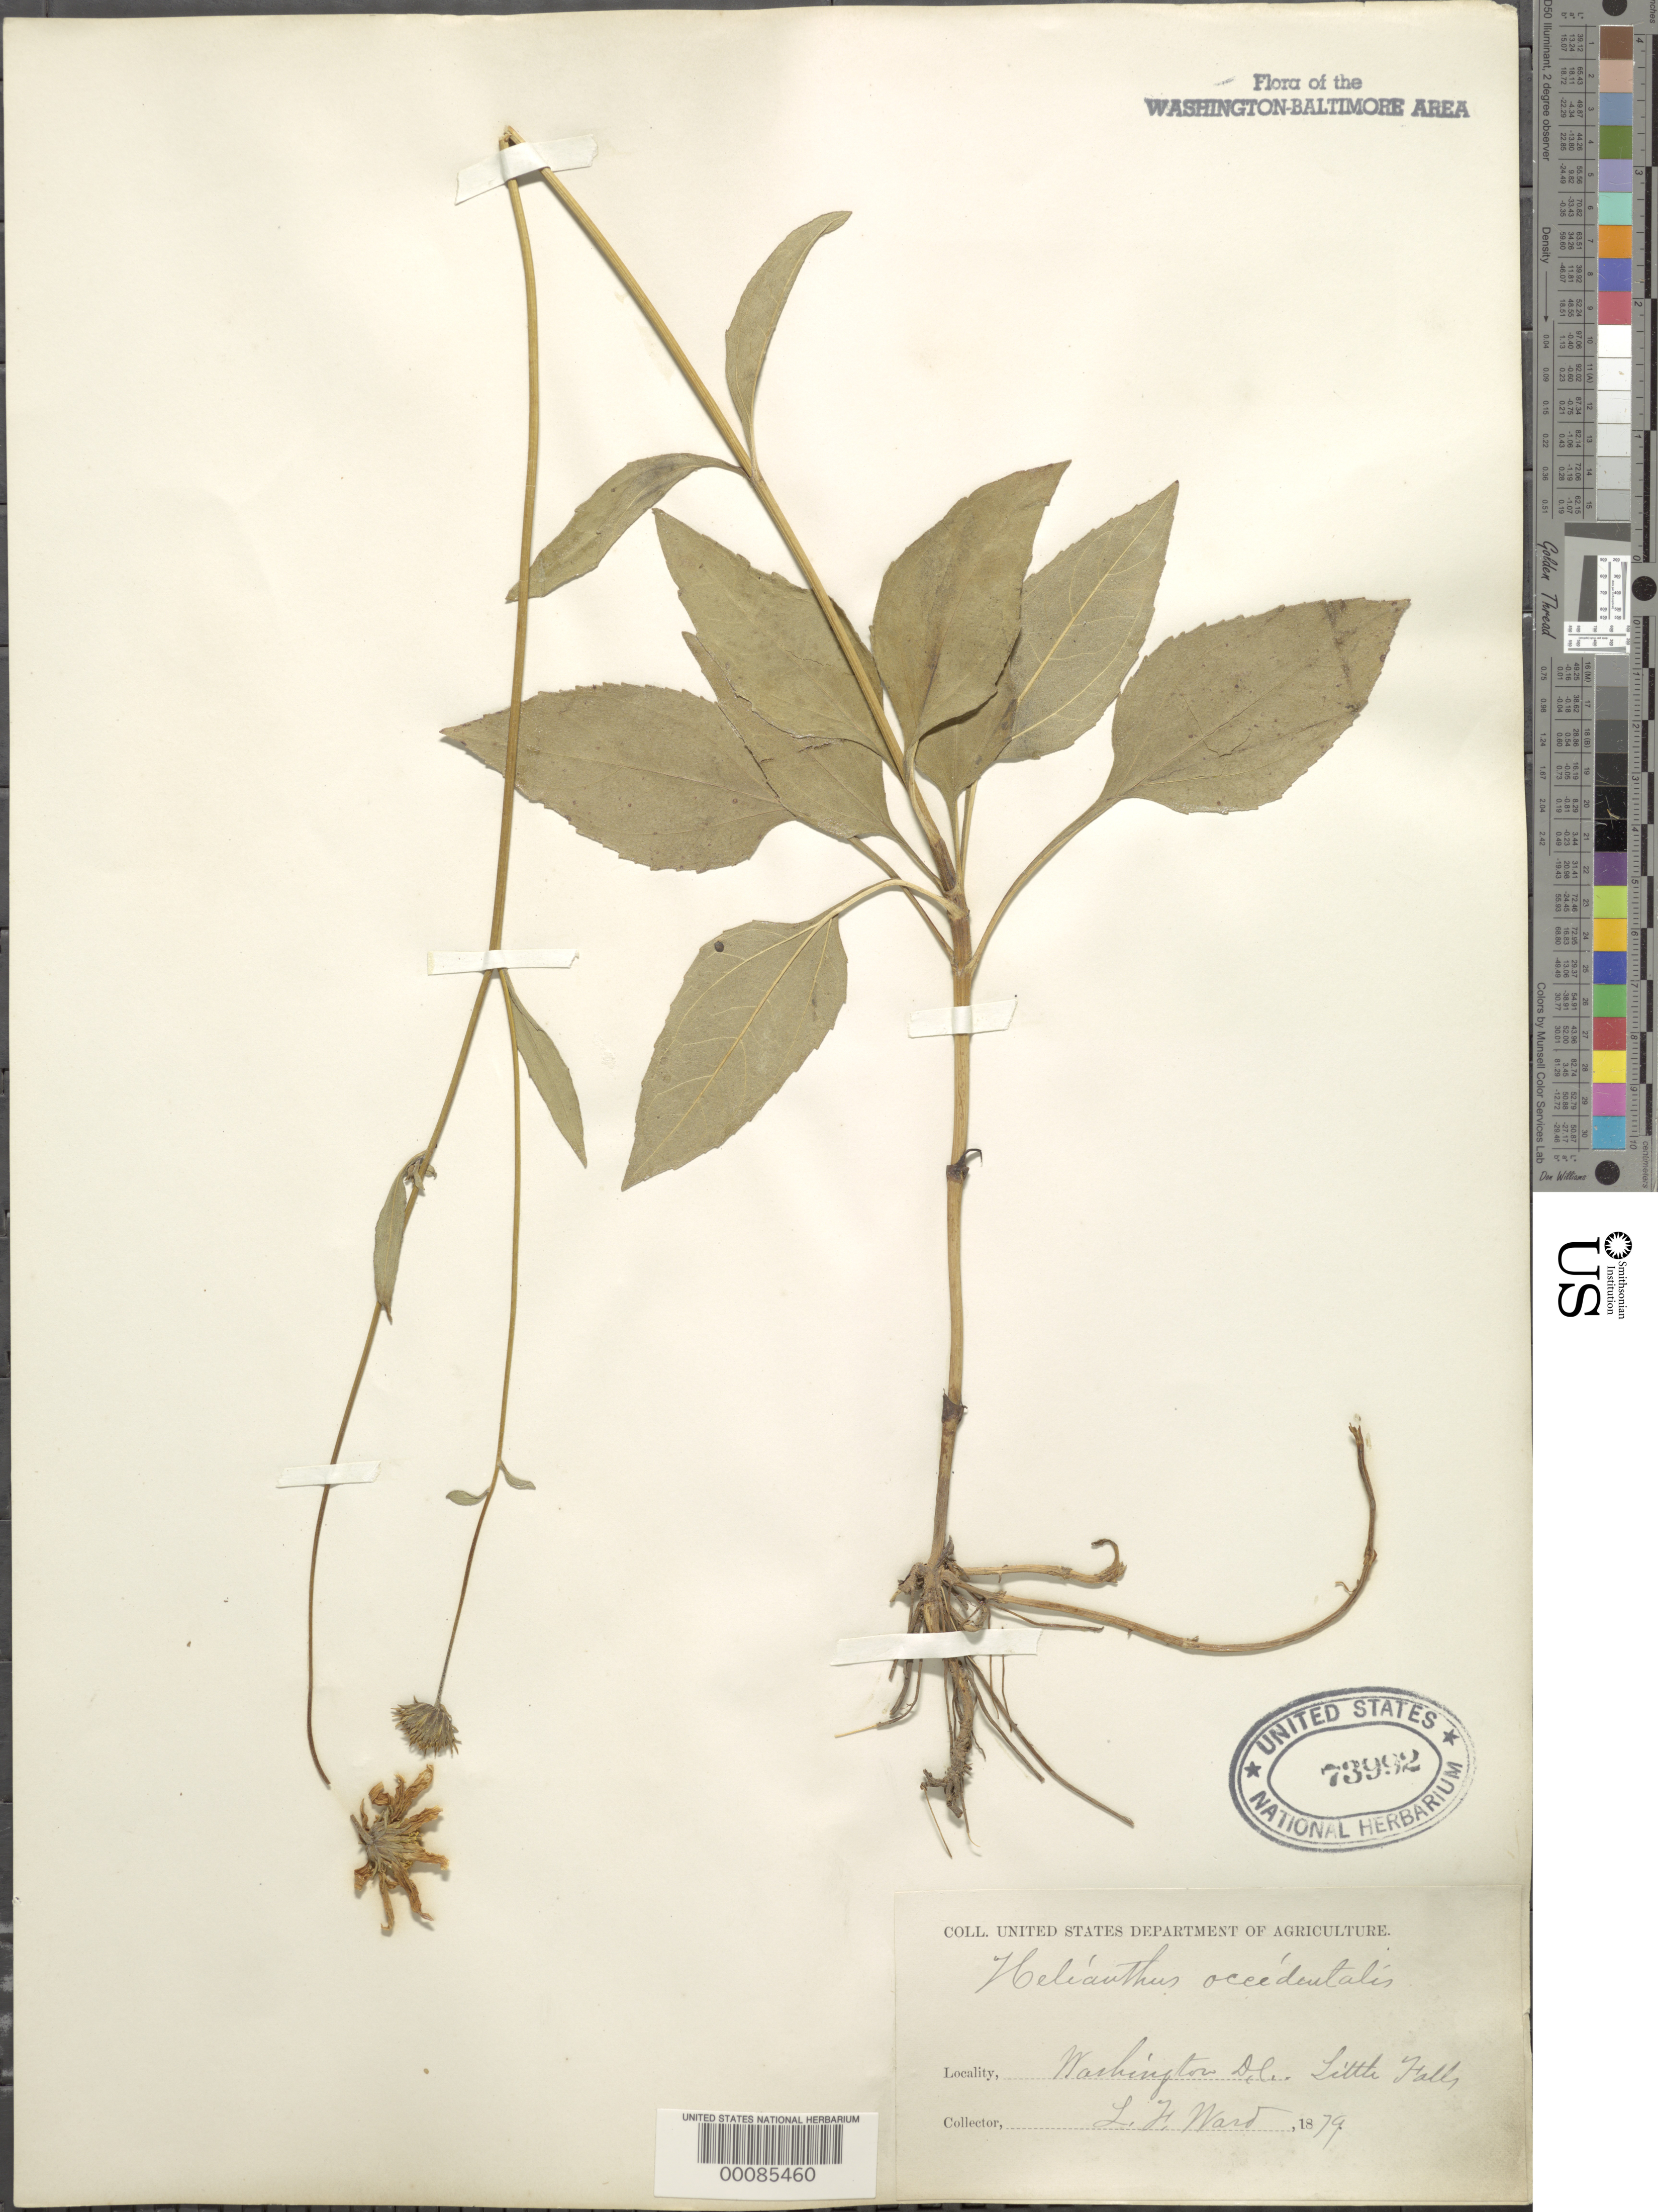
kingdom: Plantae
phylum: Tracheophyta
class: Magnoliopsida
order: Asterales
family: Asteraceae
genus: Helianthus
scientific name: Helianthus occidentalis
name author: Riddell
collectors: L. F. Ward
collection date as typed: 1879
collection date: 1879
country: United States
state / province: District of Columbia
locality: Little Falls C. & O. Canal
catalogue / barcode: US 73992